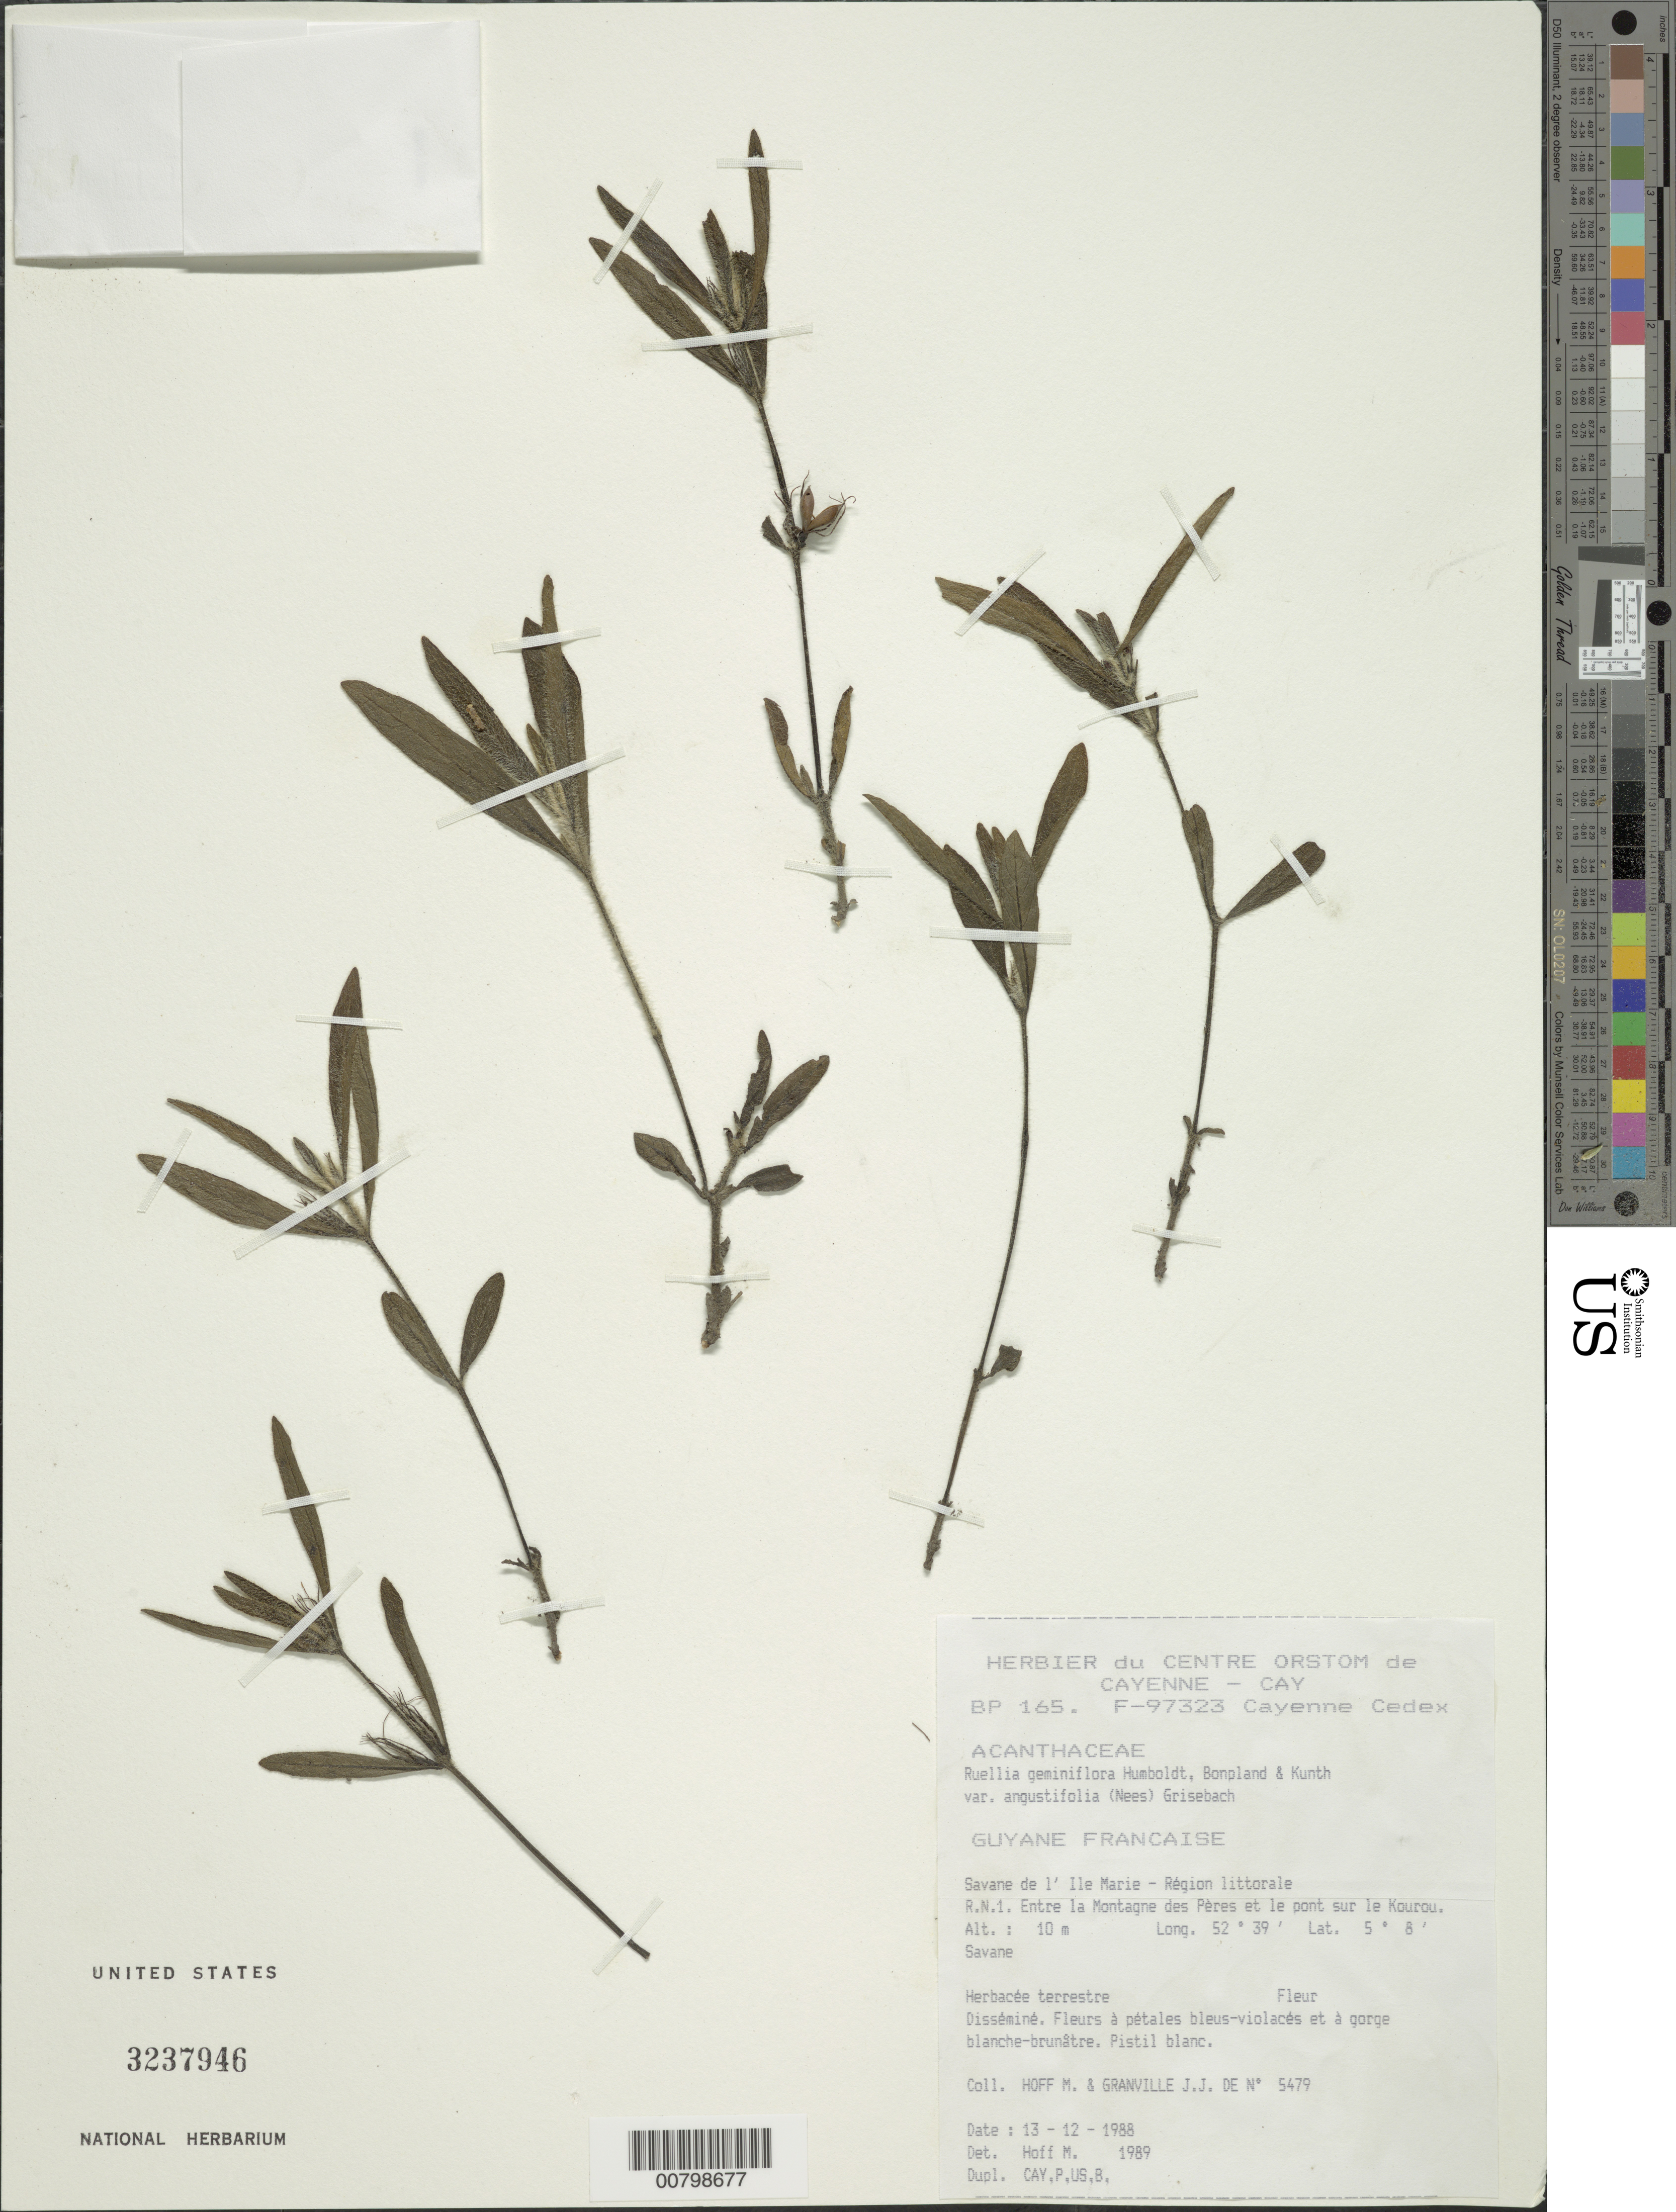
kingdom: Plantae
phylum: Tracheophyta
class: Magnoliopsida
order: Lamiales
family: Acanthaceae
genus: Ruellia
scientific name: Ruellia geminiflora var. angustifolia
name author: (Nees) Griseb.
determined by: Hoff, M.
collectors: M. Hoff & J.-J. de Granville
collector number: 5479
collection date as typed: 13-Dec-88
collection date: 1988-12-13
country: French Guiana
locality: Savane de l'Ile Marie, R.N.1, between Pères Mt. and bridge over the Kourou (R.)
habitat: Savanna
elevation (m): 10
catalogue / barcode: US 3237946